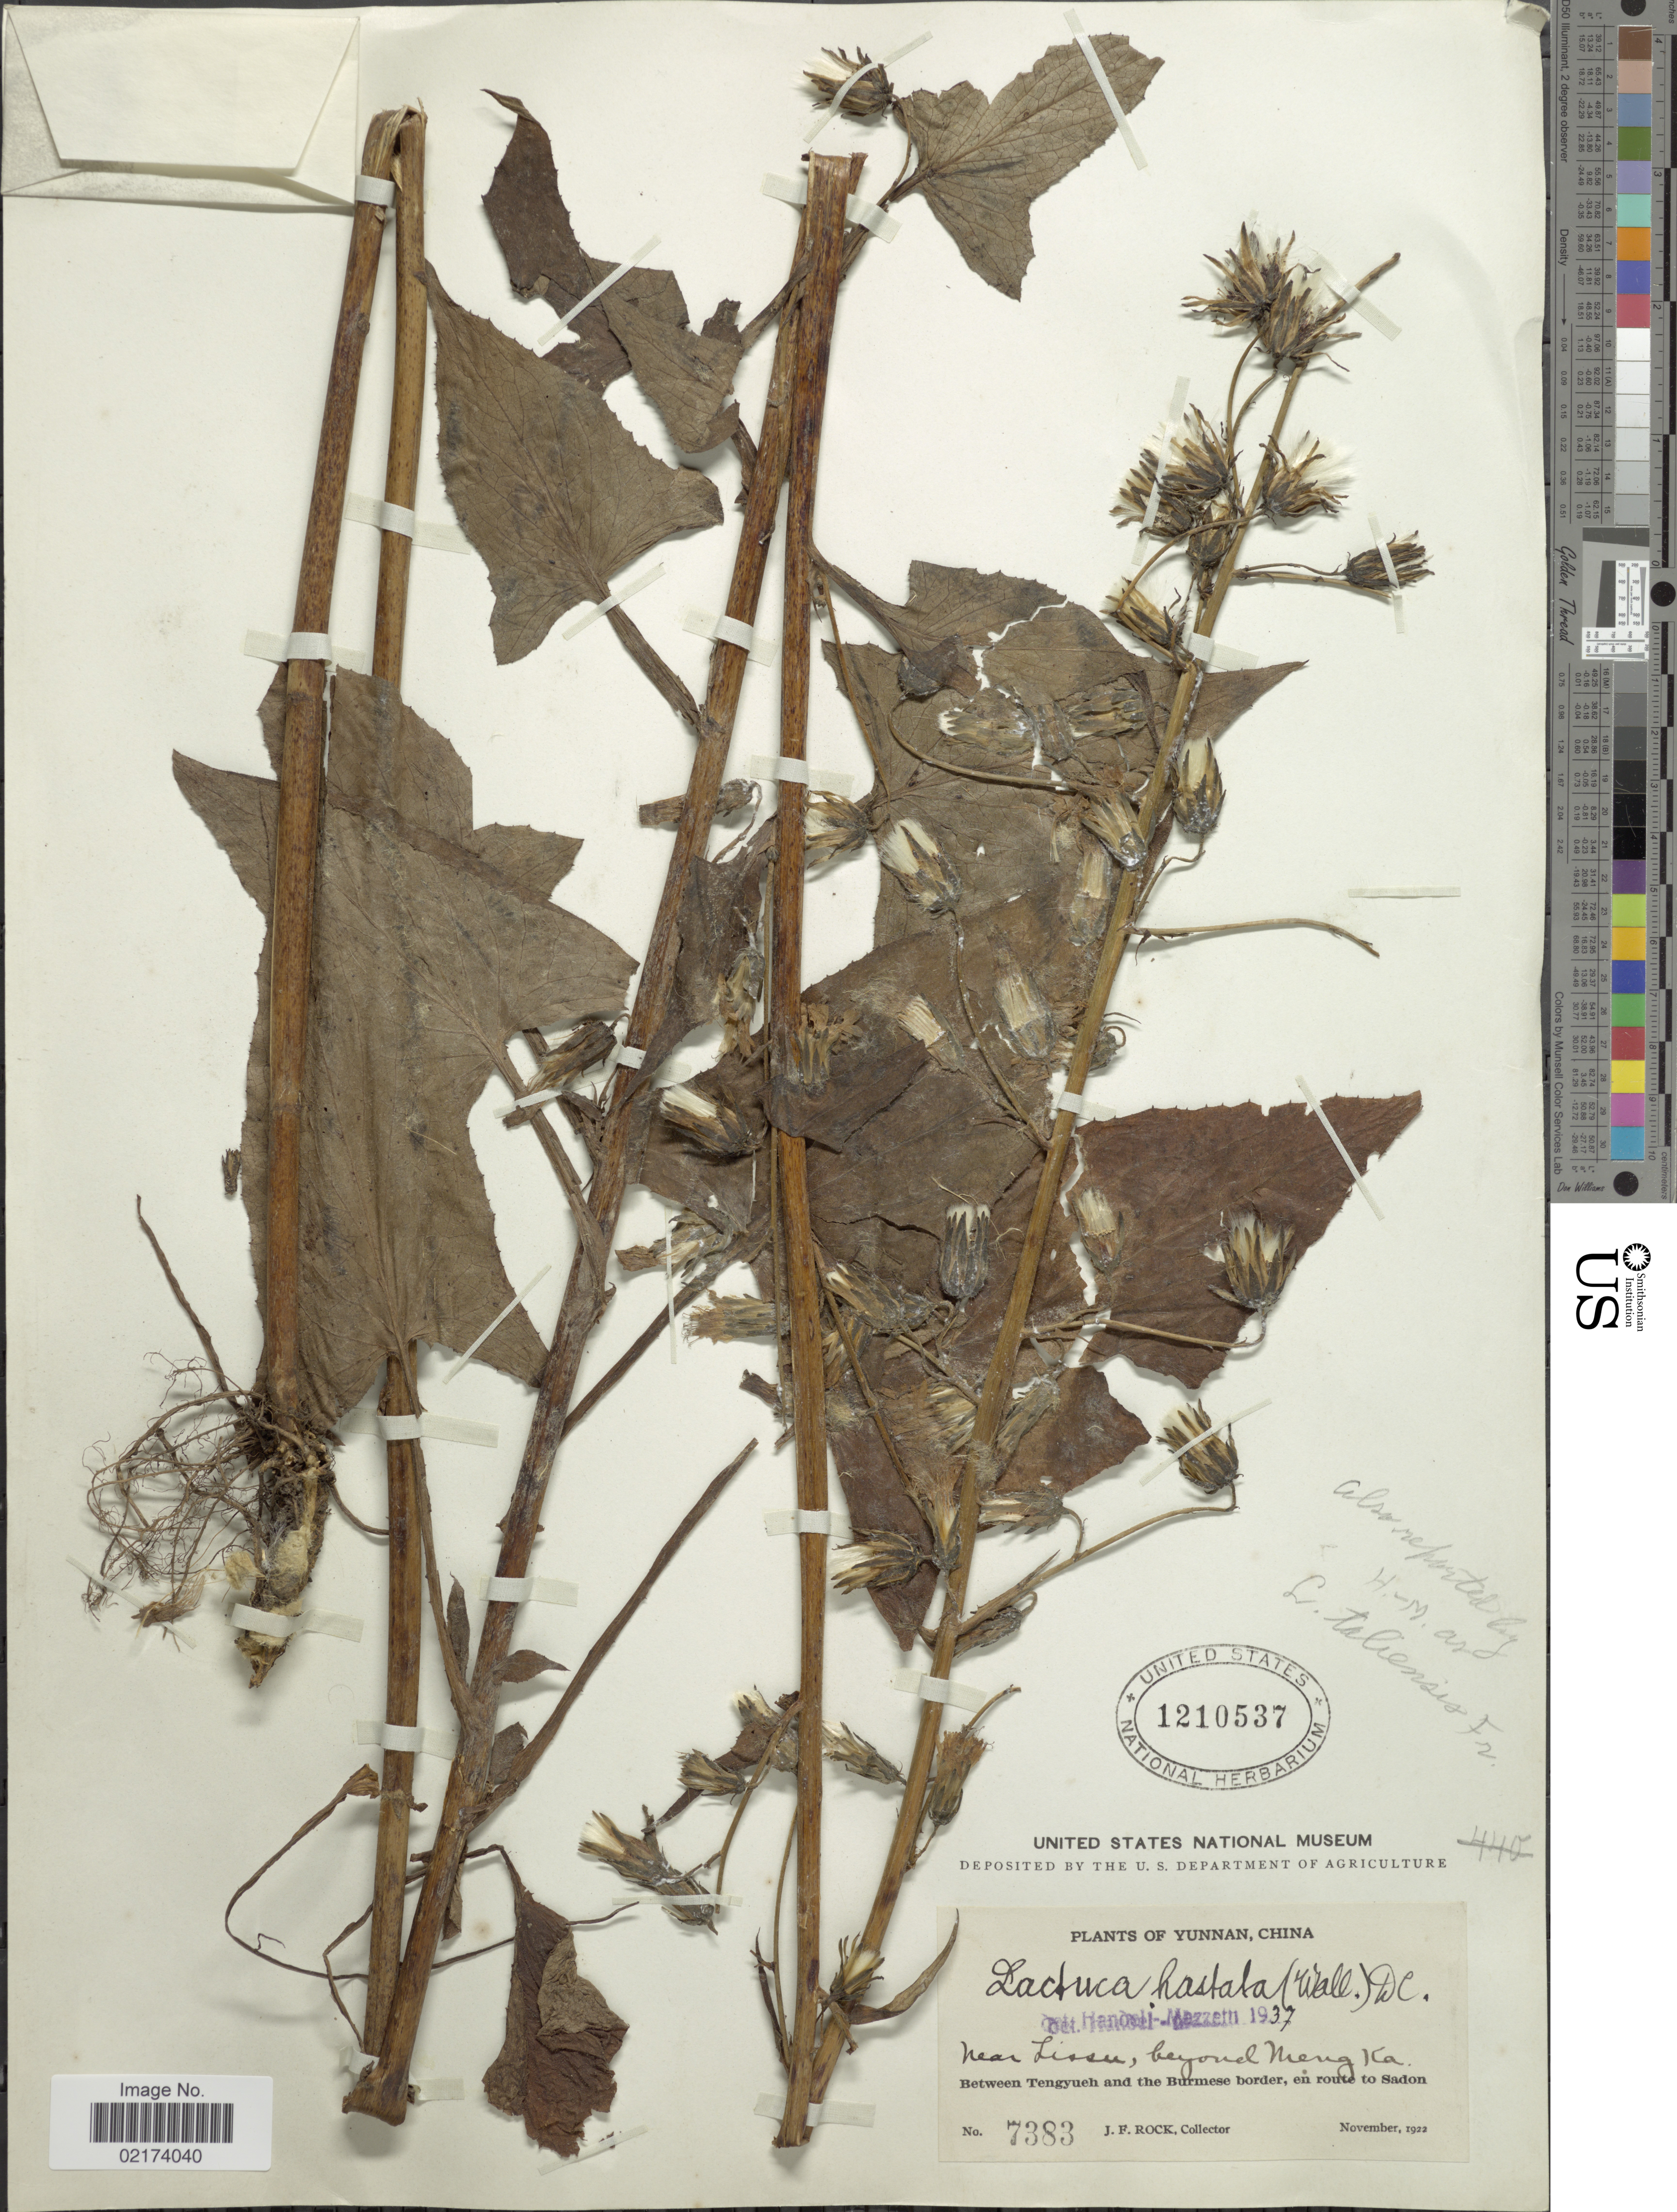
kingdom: Plantae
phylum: Tracheophyta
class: Magnoliopsida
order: Asterales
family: Asteraceae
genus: Chaetoseris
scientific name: Chaetoseris cyanea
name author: (D. Don) C. Shih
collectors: J. F. Rock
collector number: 7383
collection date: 1922-11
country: China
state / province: Yunnan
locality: Near Lissu, beyond Meng Ka, between Tengyueh and the Burmese border, en route to Sadon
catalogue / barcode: US 1210537